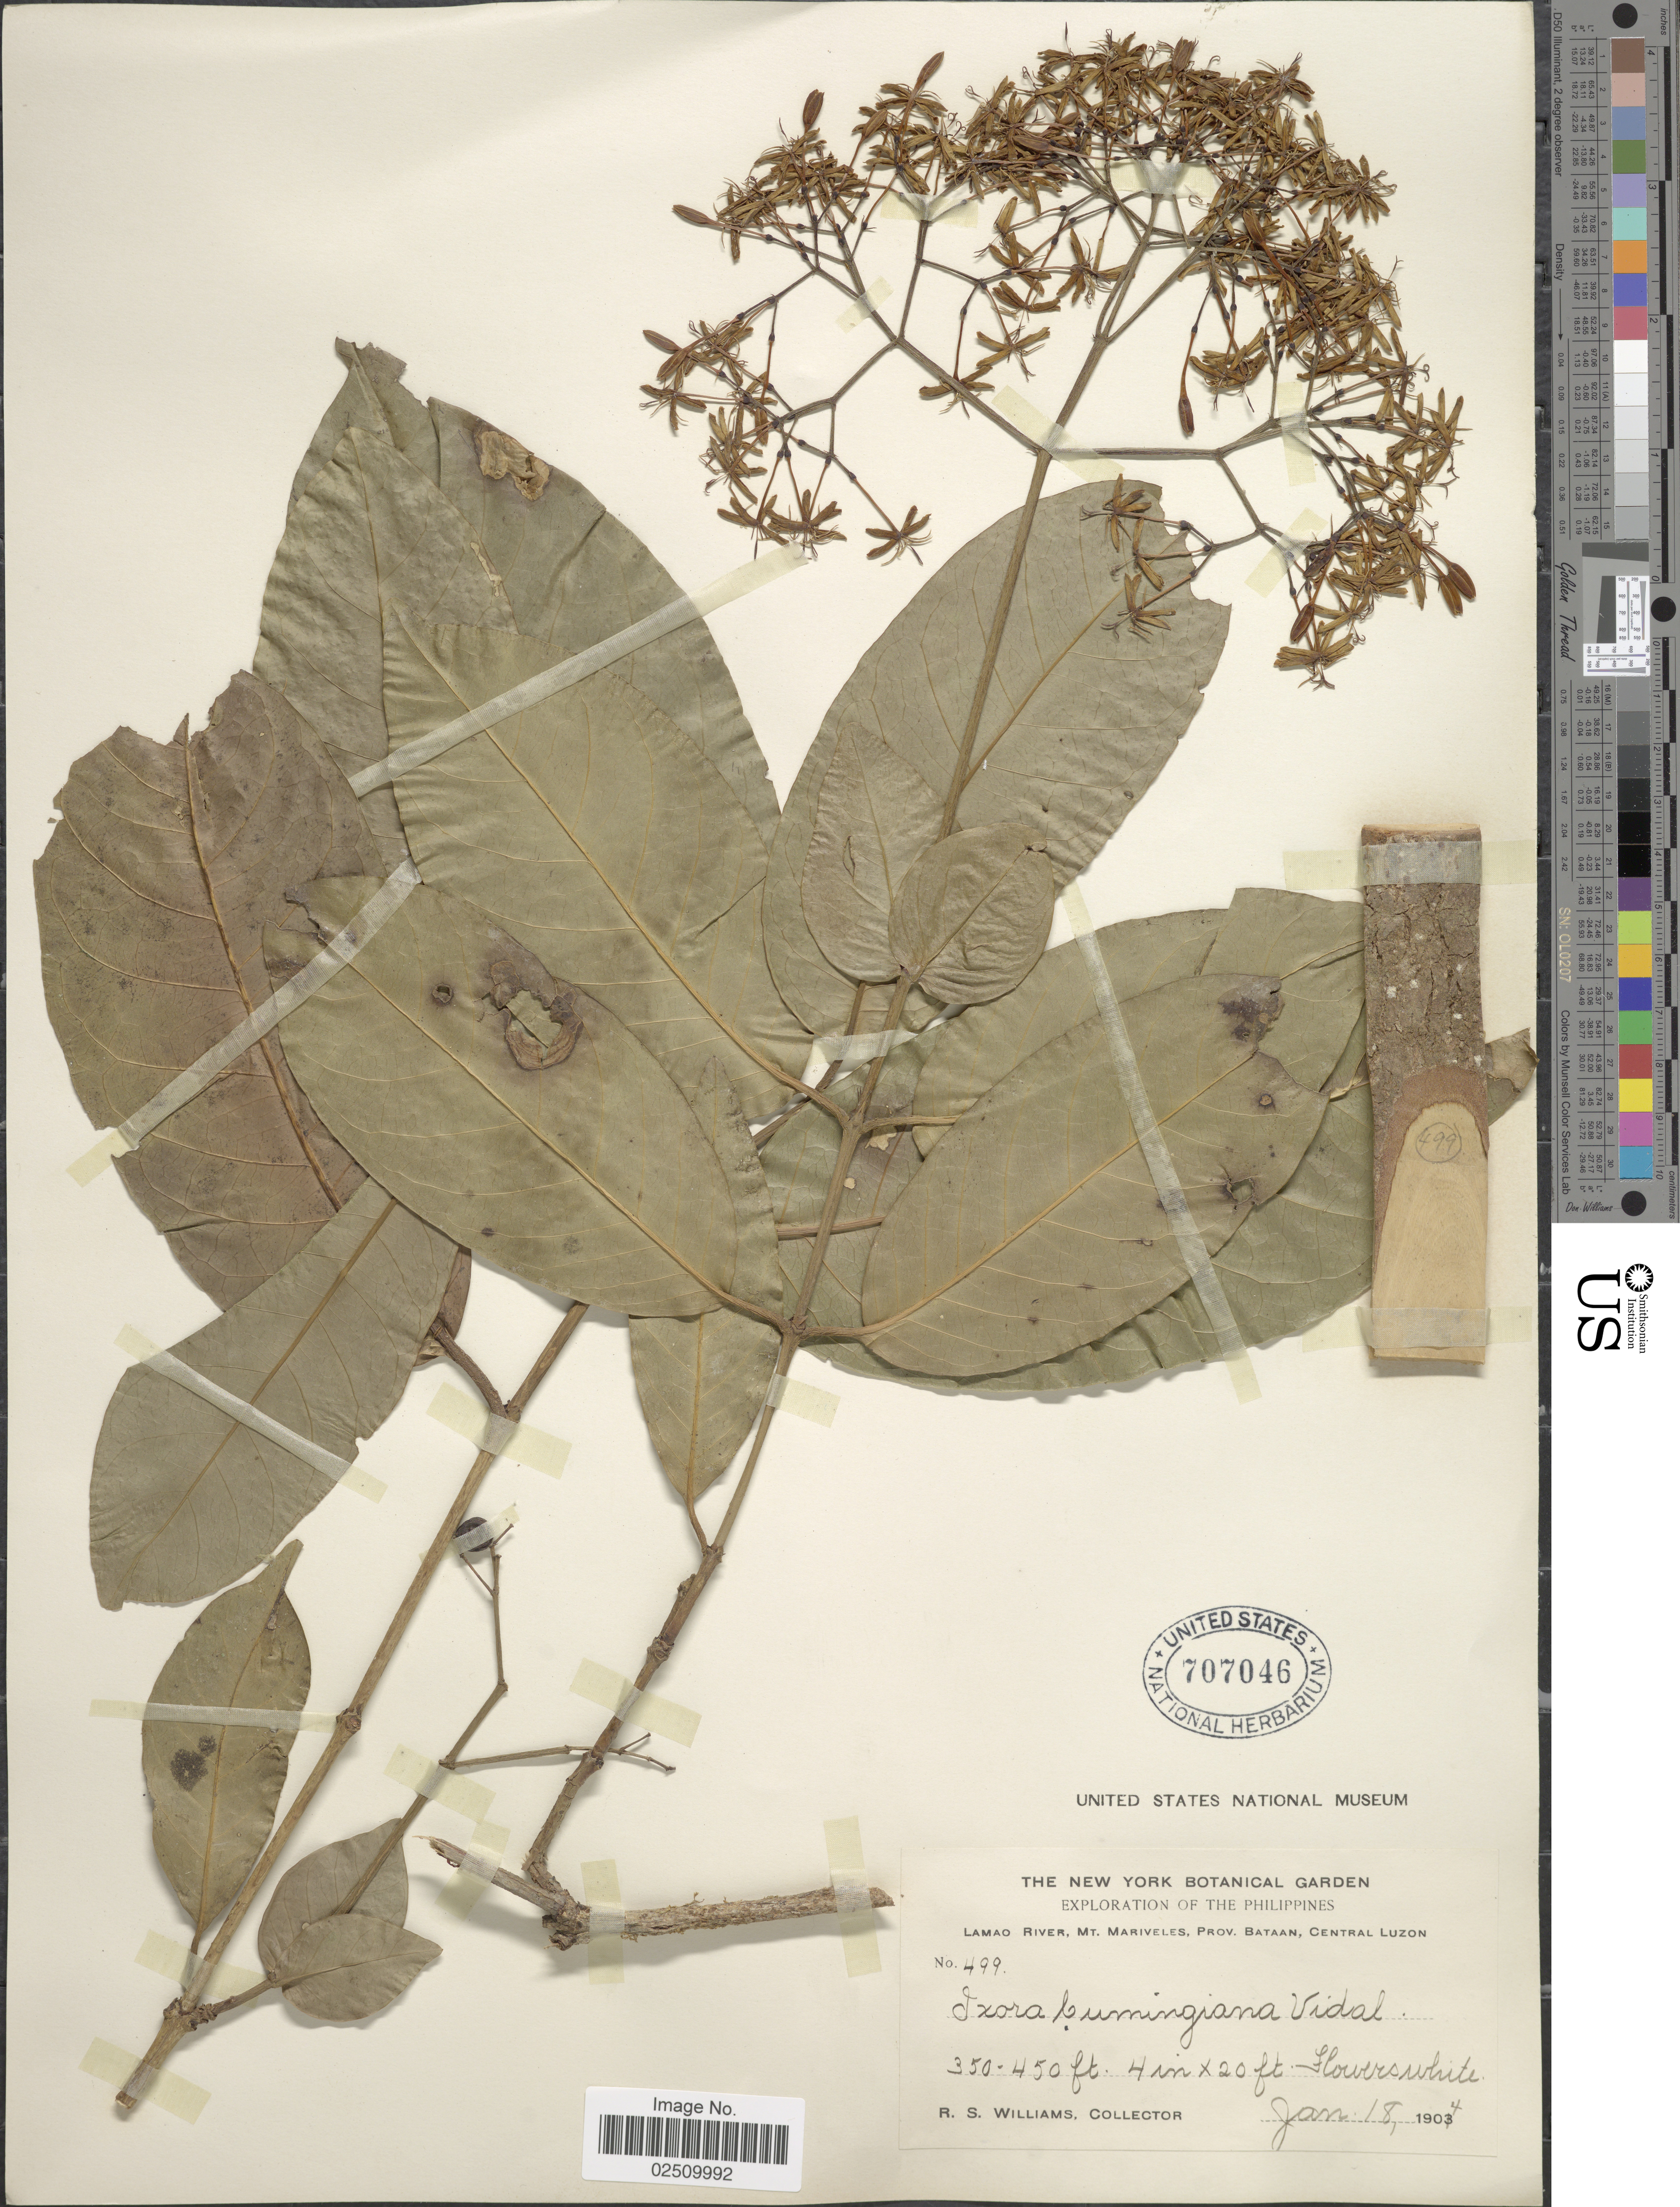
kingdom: Plantae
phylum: Tracheophyta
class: Magnoliopsida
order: Gentianales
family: Rubiaceae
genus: Ixora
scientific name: Ixora cumingiana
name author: S. Vidal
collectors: R. S. Williams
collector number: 499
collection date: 1904-01-18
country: Philippines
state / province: Central Luzon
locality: Lamao River, Mt. Mariveles, Prov. Bataan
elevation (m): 107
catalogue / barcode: US 707046